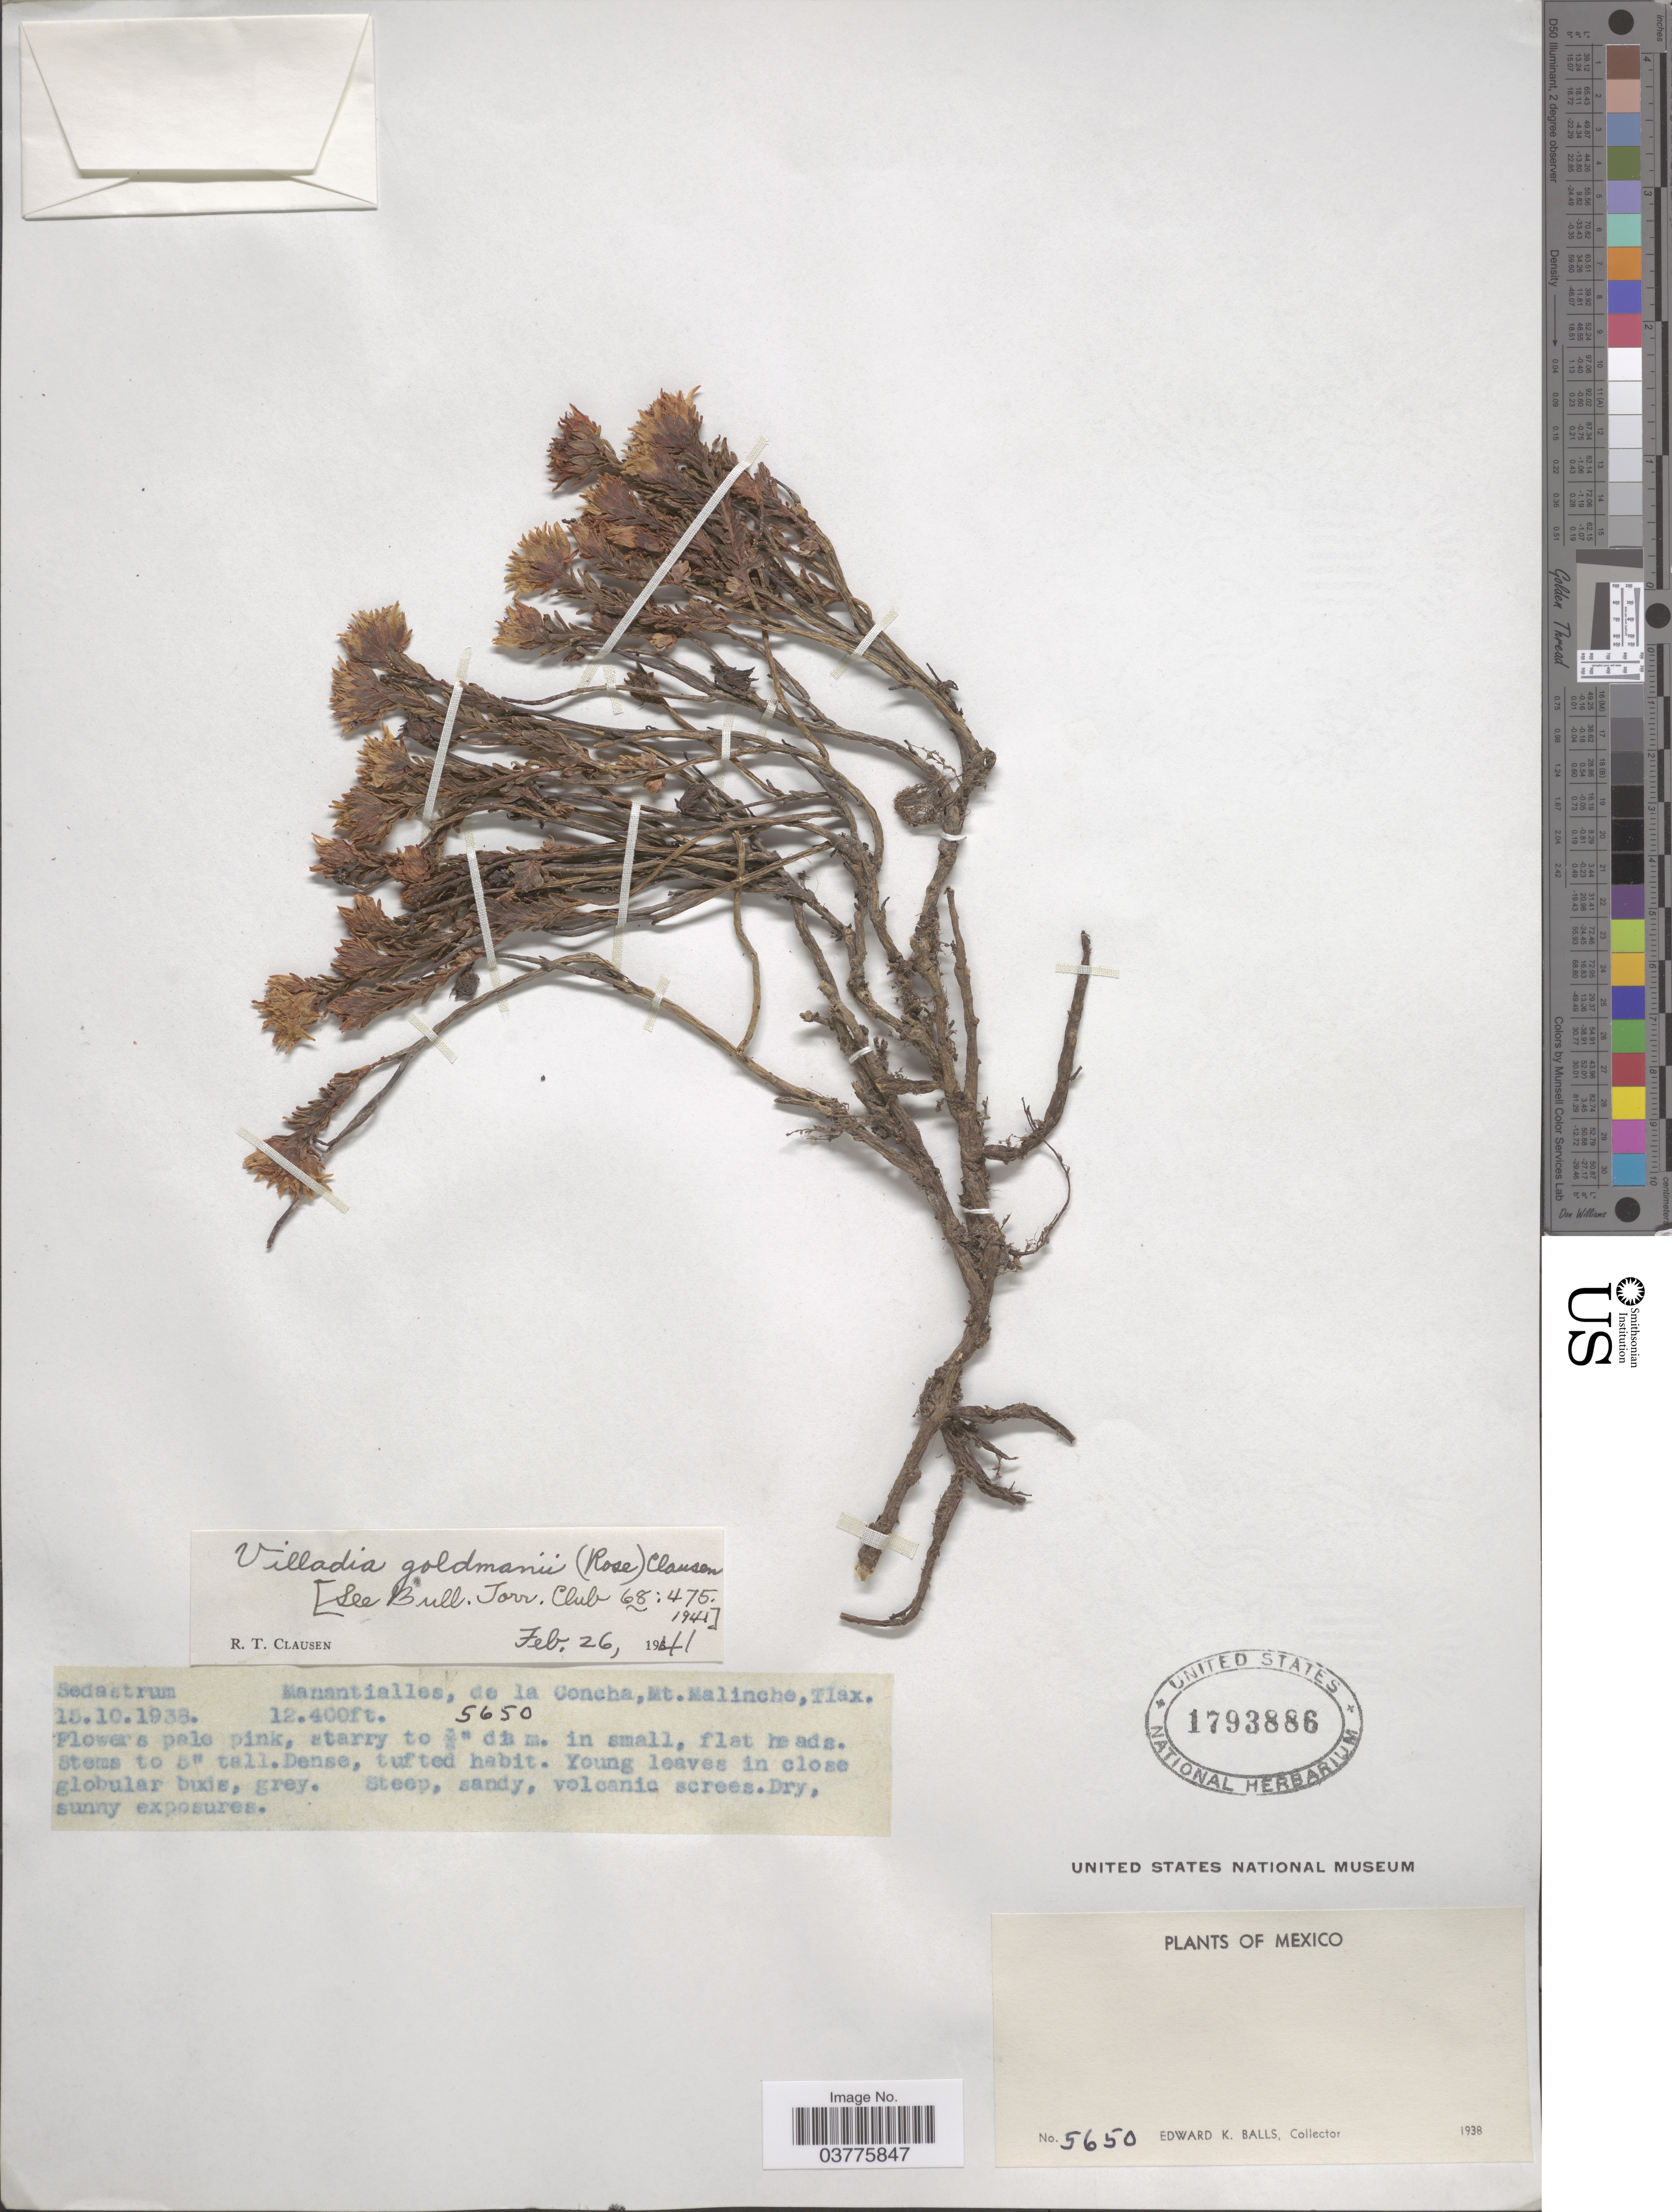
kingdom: Plantae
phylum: Tracheophyta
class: Magnoliopsida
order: Saxifragales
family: Crassulaceae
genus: Sedum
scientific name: Sedum goldmanii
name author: (Rose) Moran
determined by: Strong, Mark T., (BOT), Smithsonian Institution - National Museum of Natural History (UNITED STATES)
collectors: E. K. Balls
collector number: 5650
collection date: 1938-10-15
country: Mexico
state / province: Tlaxcala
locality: Manantialles, de la Concha, Mt. Malincho.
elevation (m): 3780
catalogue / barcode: US 1793886